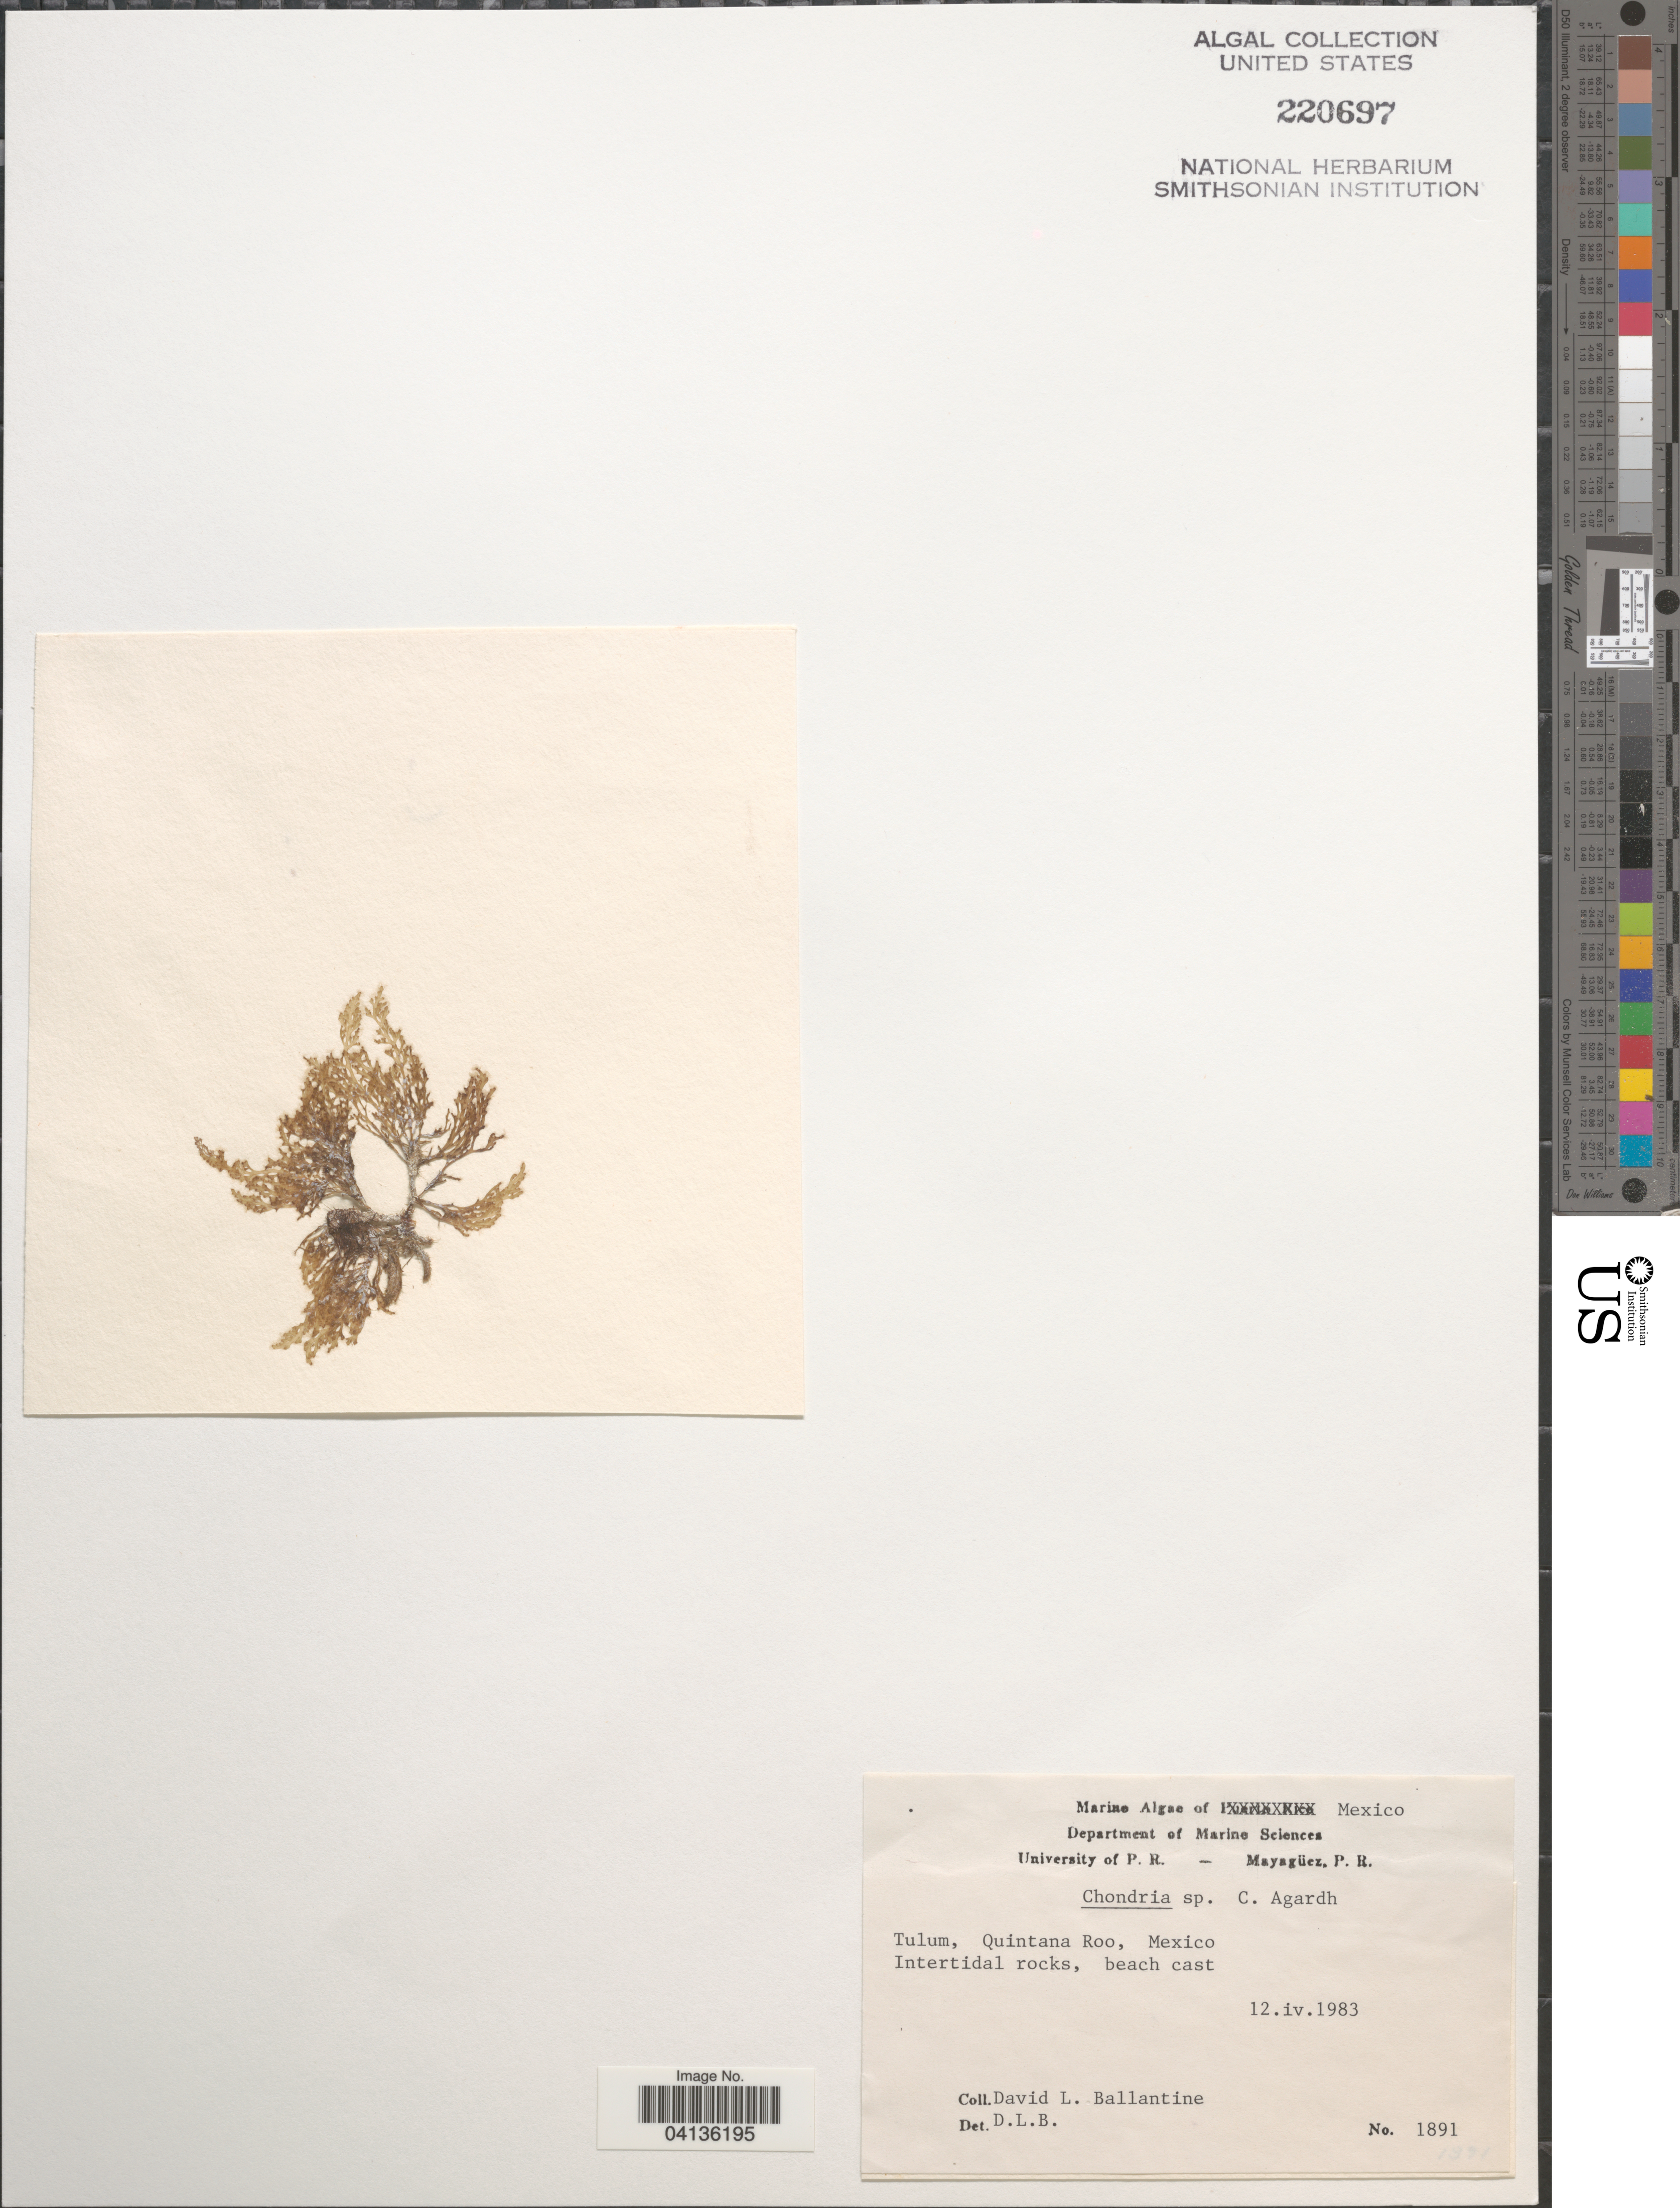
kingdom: Plantae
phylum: Rhodophyta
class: Florideophyceae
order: Ceramiales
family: Rhodomelaceae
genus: Chondria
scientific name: Chondria sp.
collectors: D.L. Ballantine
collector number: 1891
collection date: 1983-04-12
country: Mexico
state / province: Quintana Roo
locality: Tulum.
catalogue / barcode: US 220697